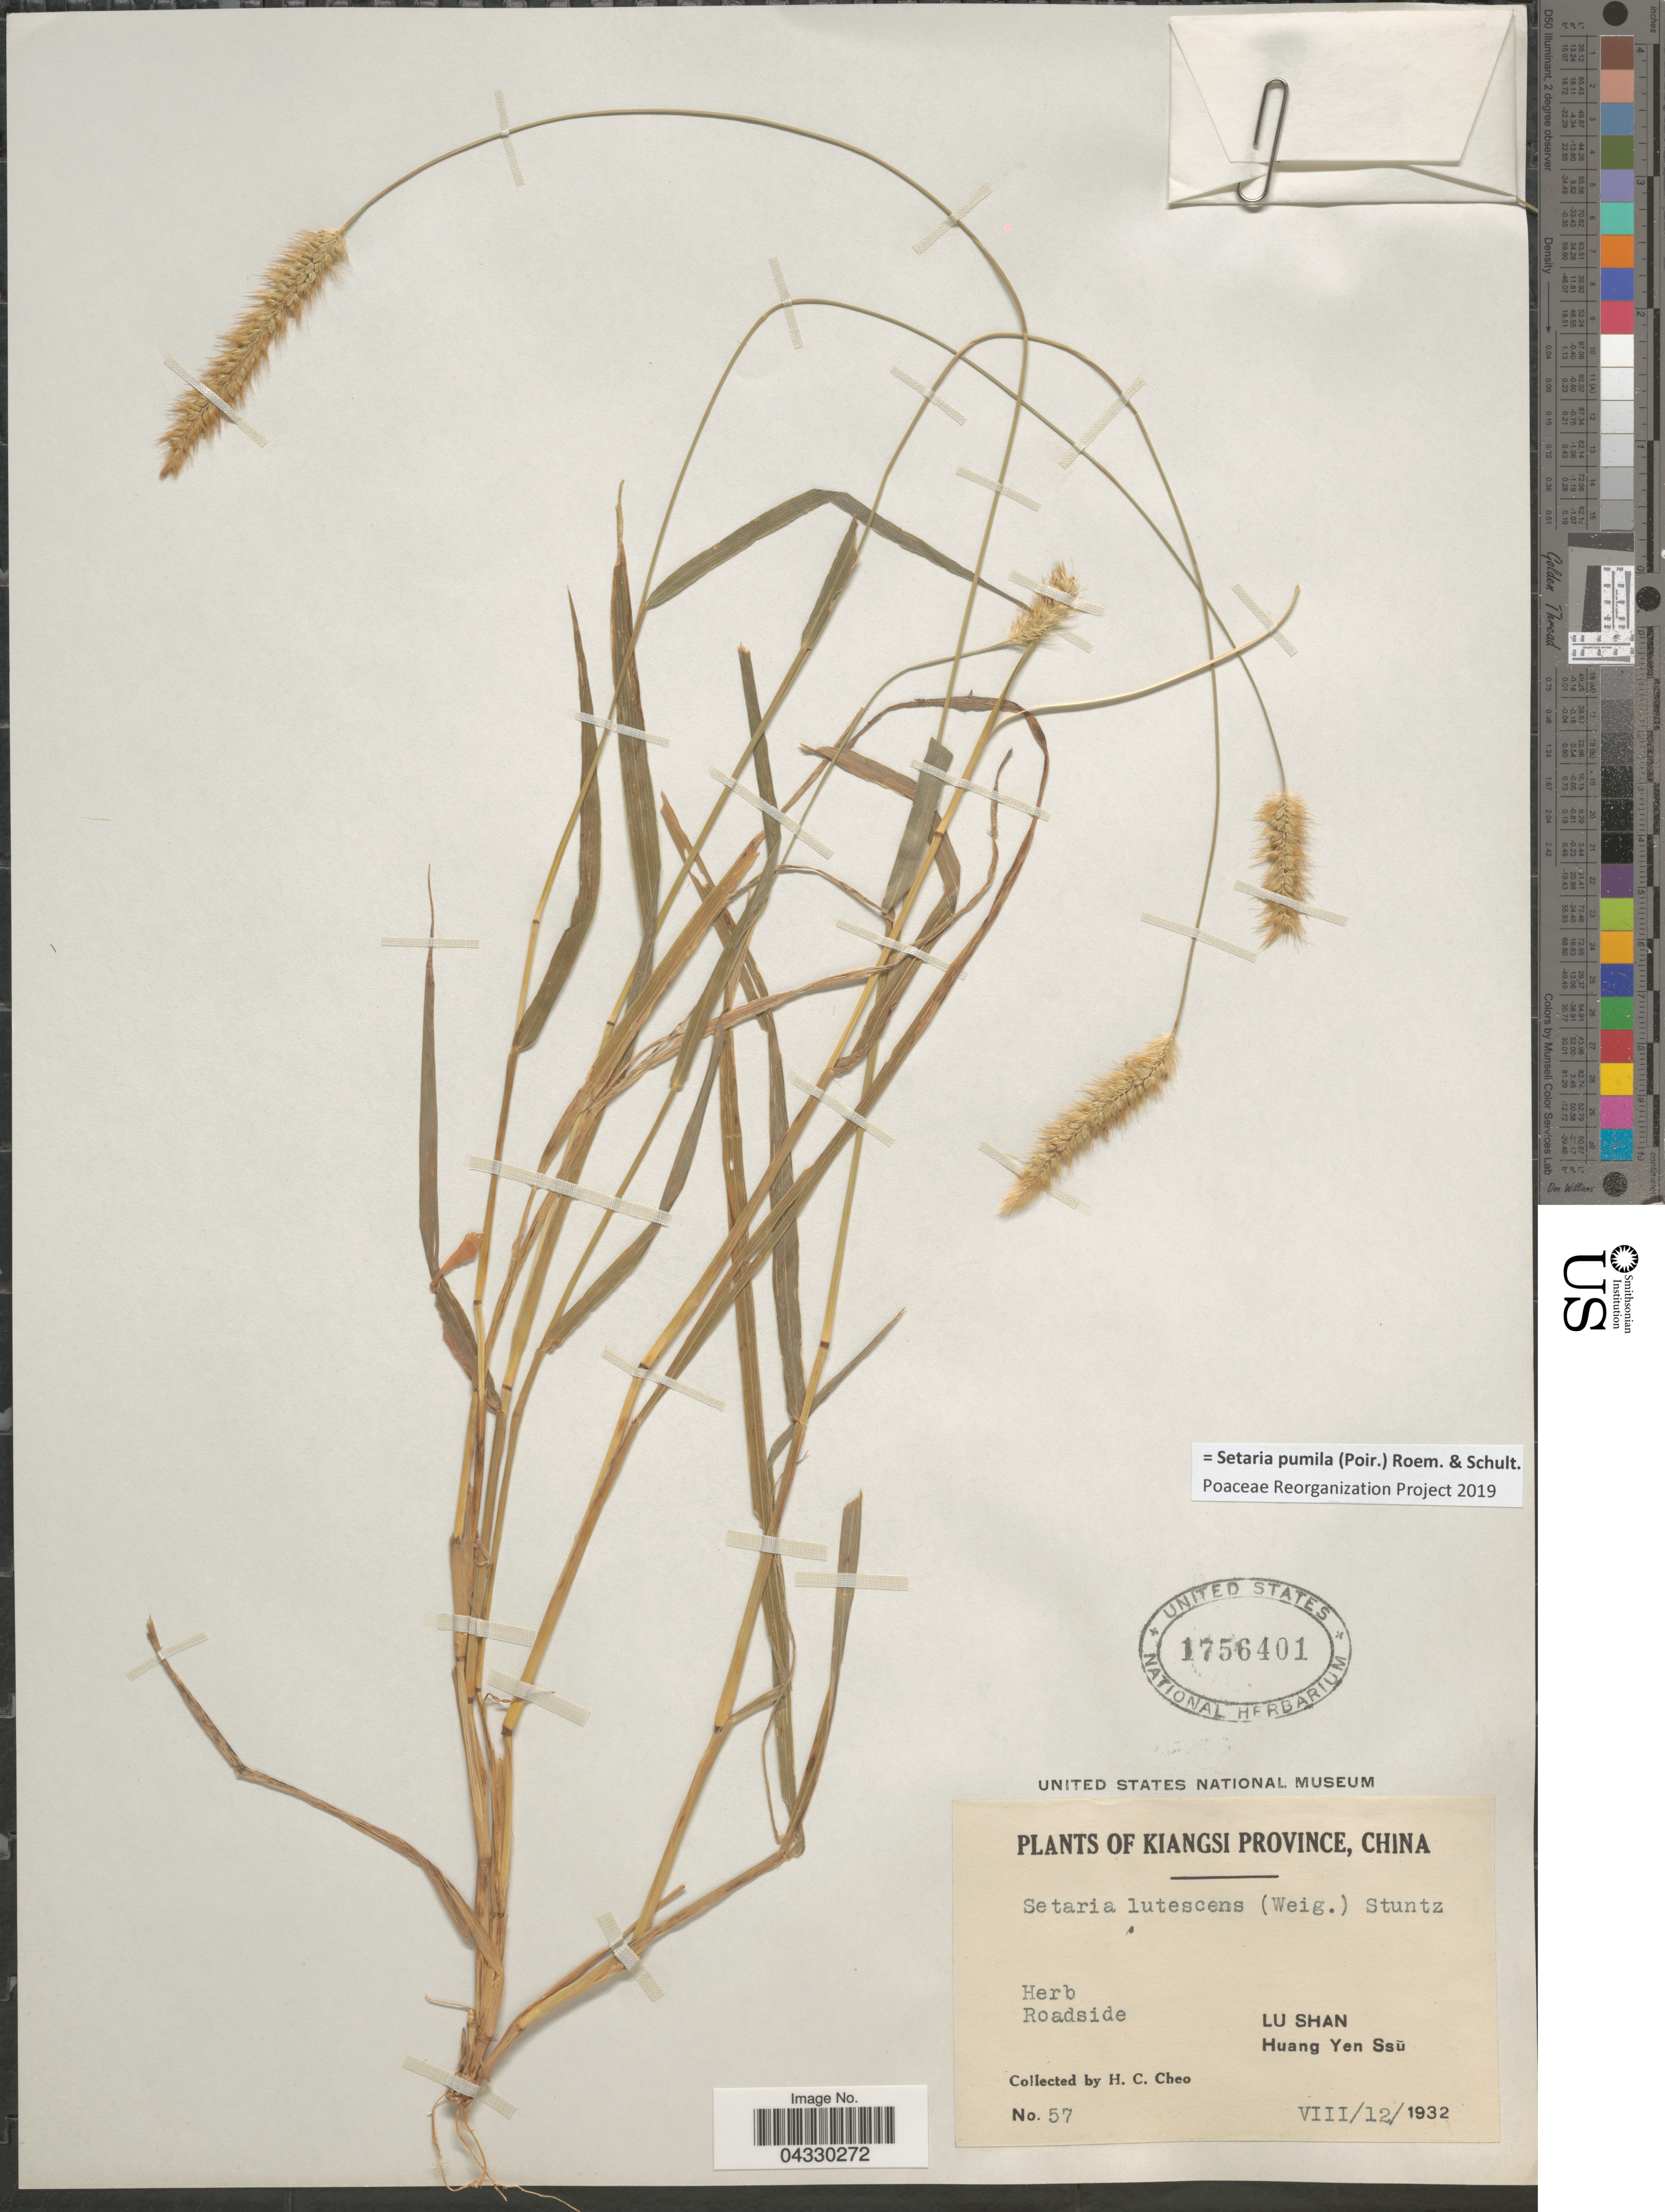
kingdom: Plantae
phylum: Tracheophyta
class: Liliopsida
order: Poales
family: Poaceae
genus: Setaria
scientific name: Setaria pumila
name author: (Poir.) Roem. & Schult.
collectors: H. Cheo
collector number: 57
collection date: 1932-08-12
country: China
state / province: Jiangxi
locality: Kiangsi Province. Roadside. Lu Shan. Huang Yen Ssu.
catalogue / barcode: US 1756401